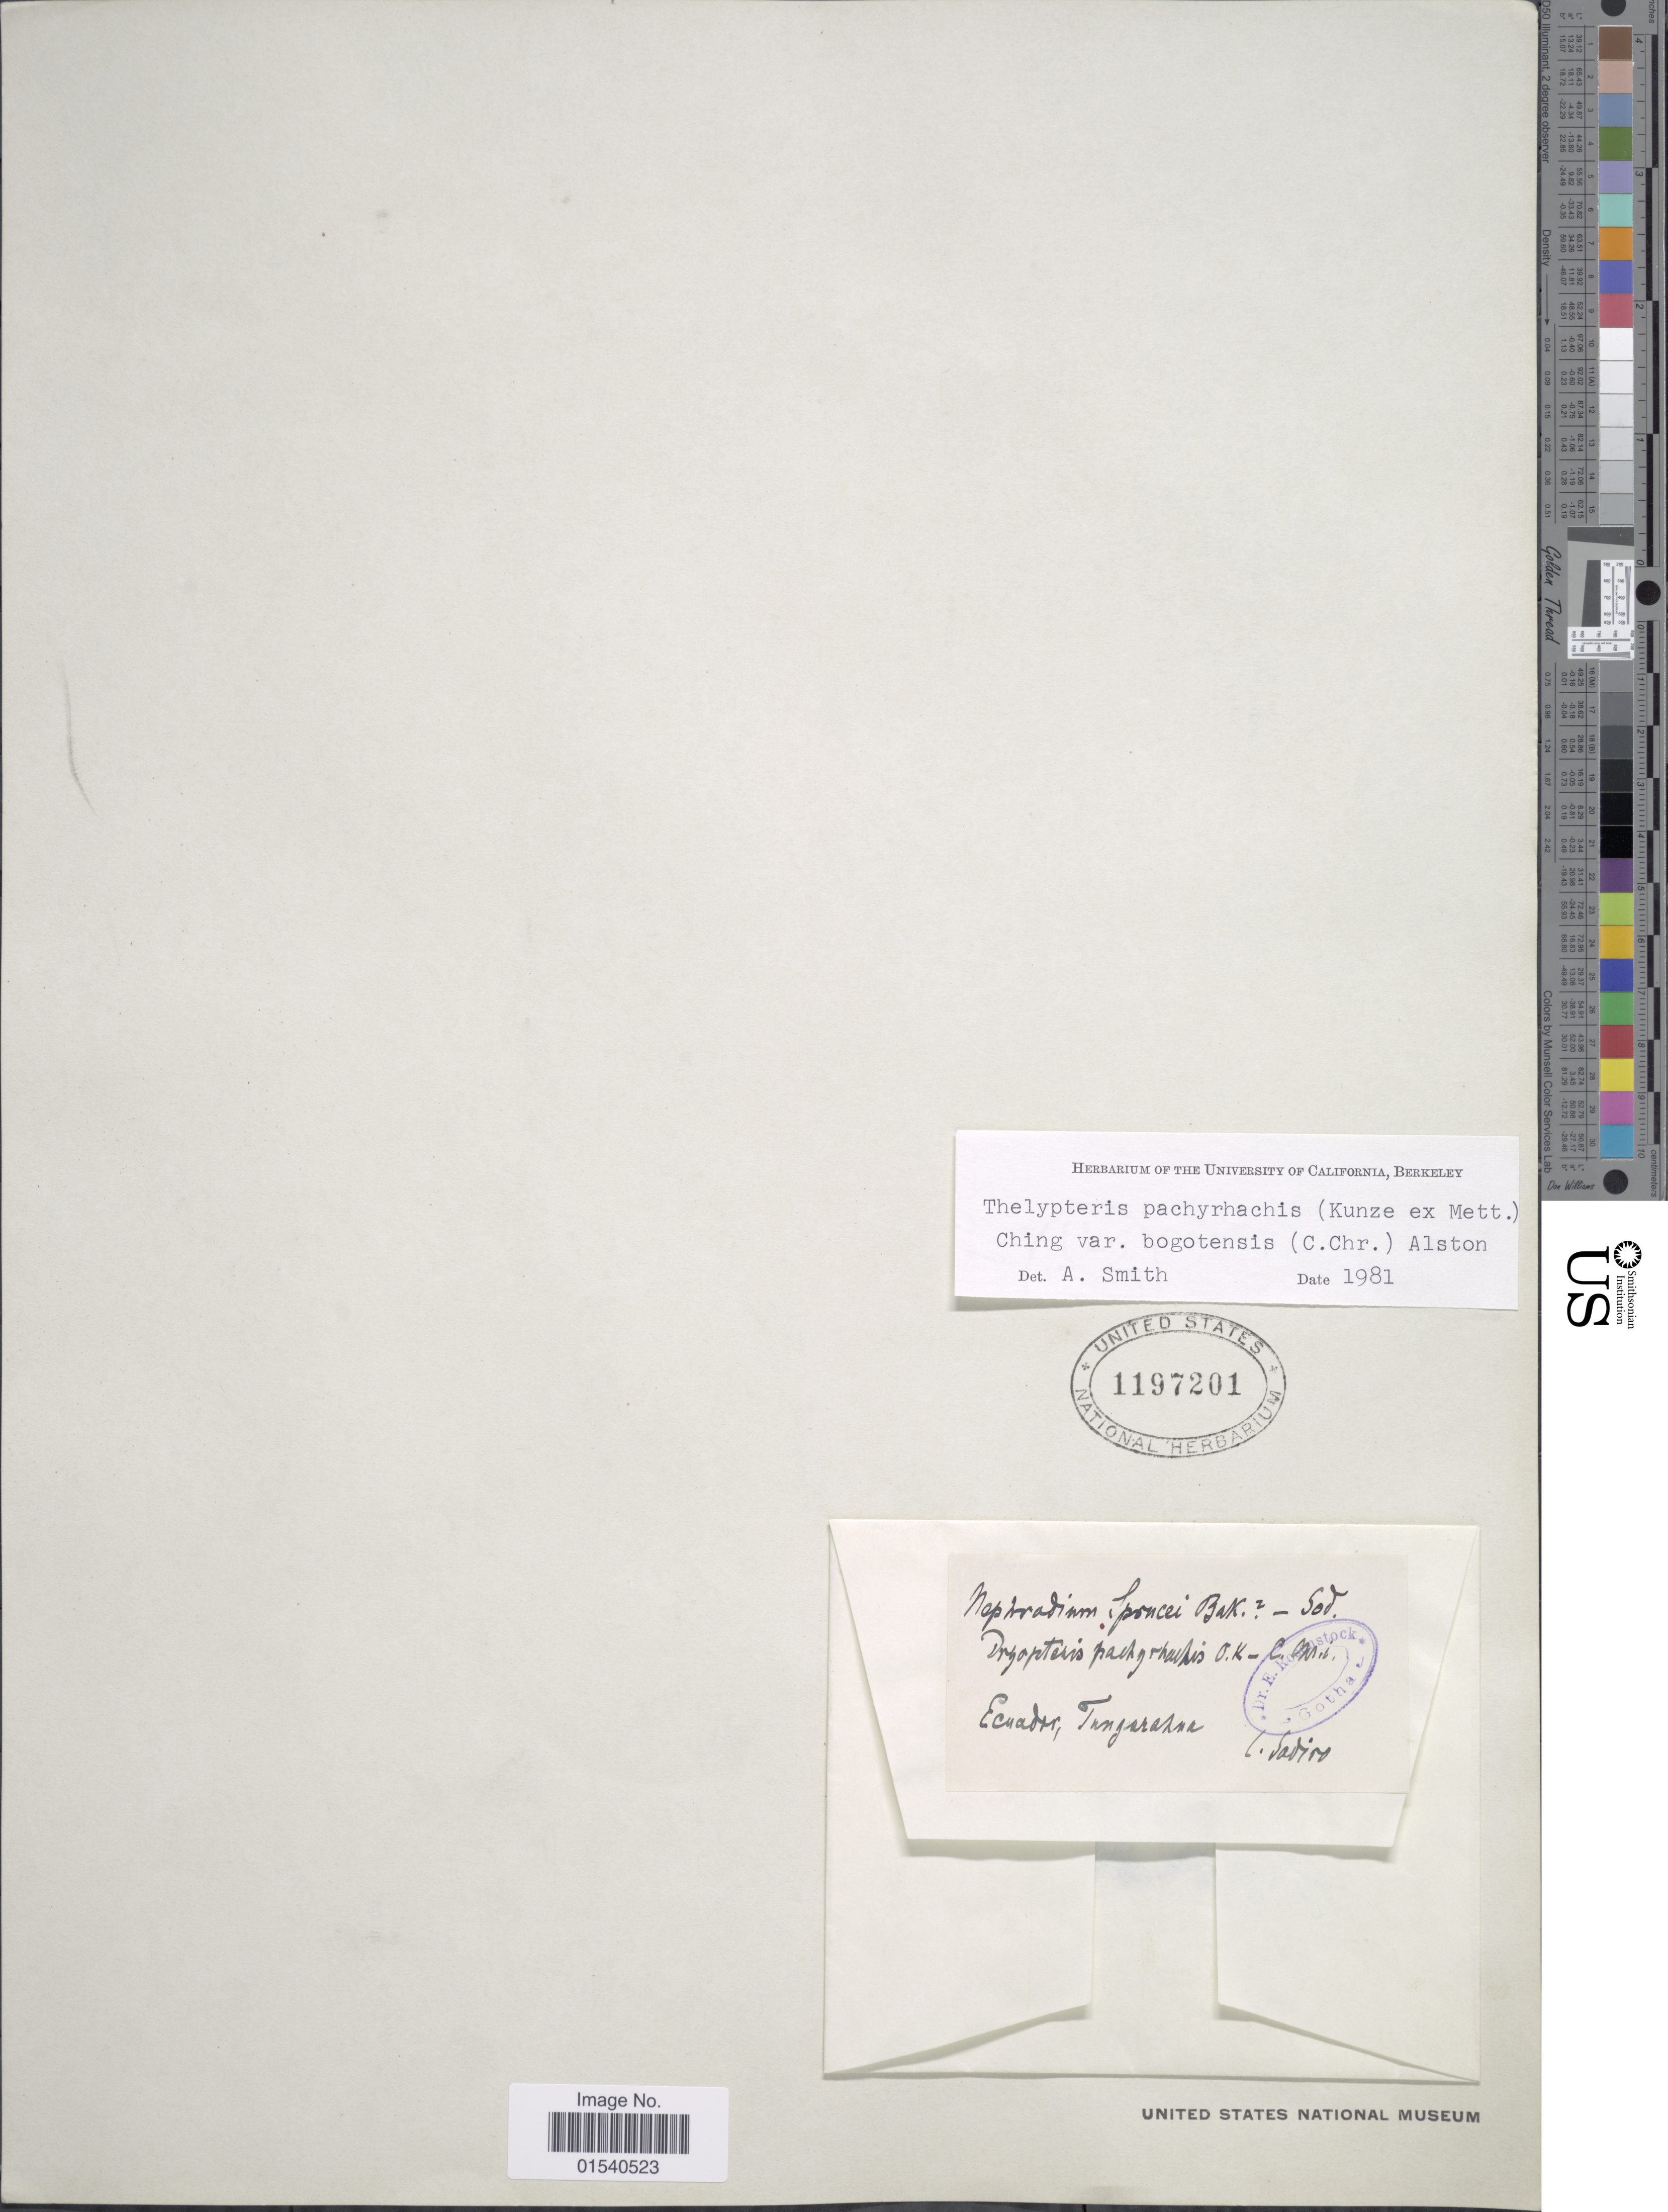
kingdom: Plantae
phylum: Tracheophyta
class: Polypodiopsida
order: Polypodiales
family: Thelypteridaceae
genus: Amauropelta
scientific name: Amauropelta pachyrachis (Kunze) comb. nov., ined 2015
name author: (Kunze)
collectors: Sodiro, --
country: Ecuador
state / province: Tungurahua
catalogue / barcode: US 1197201